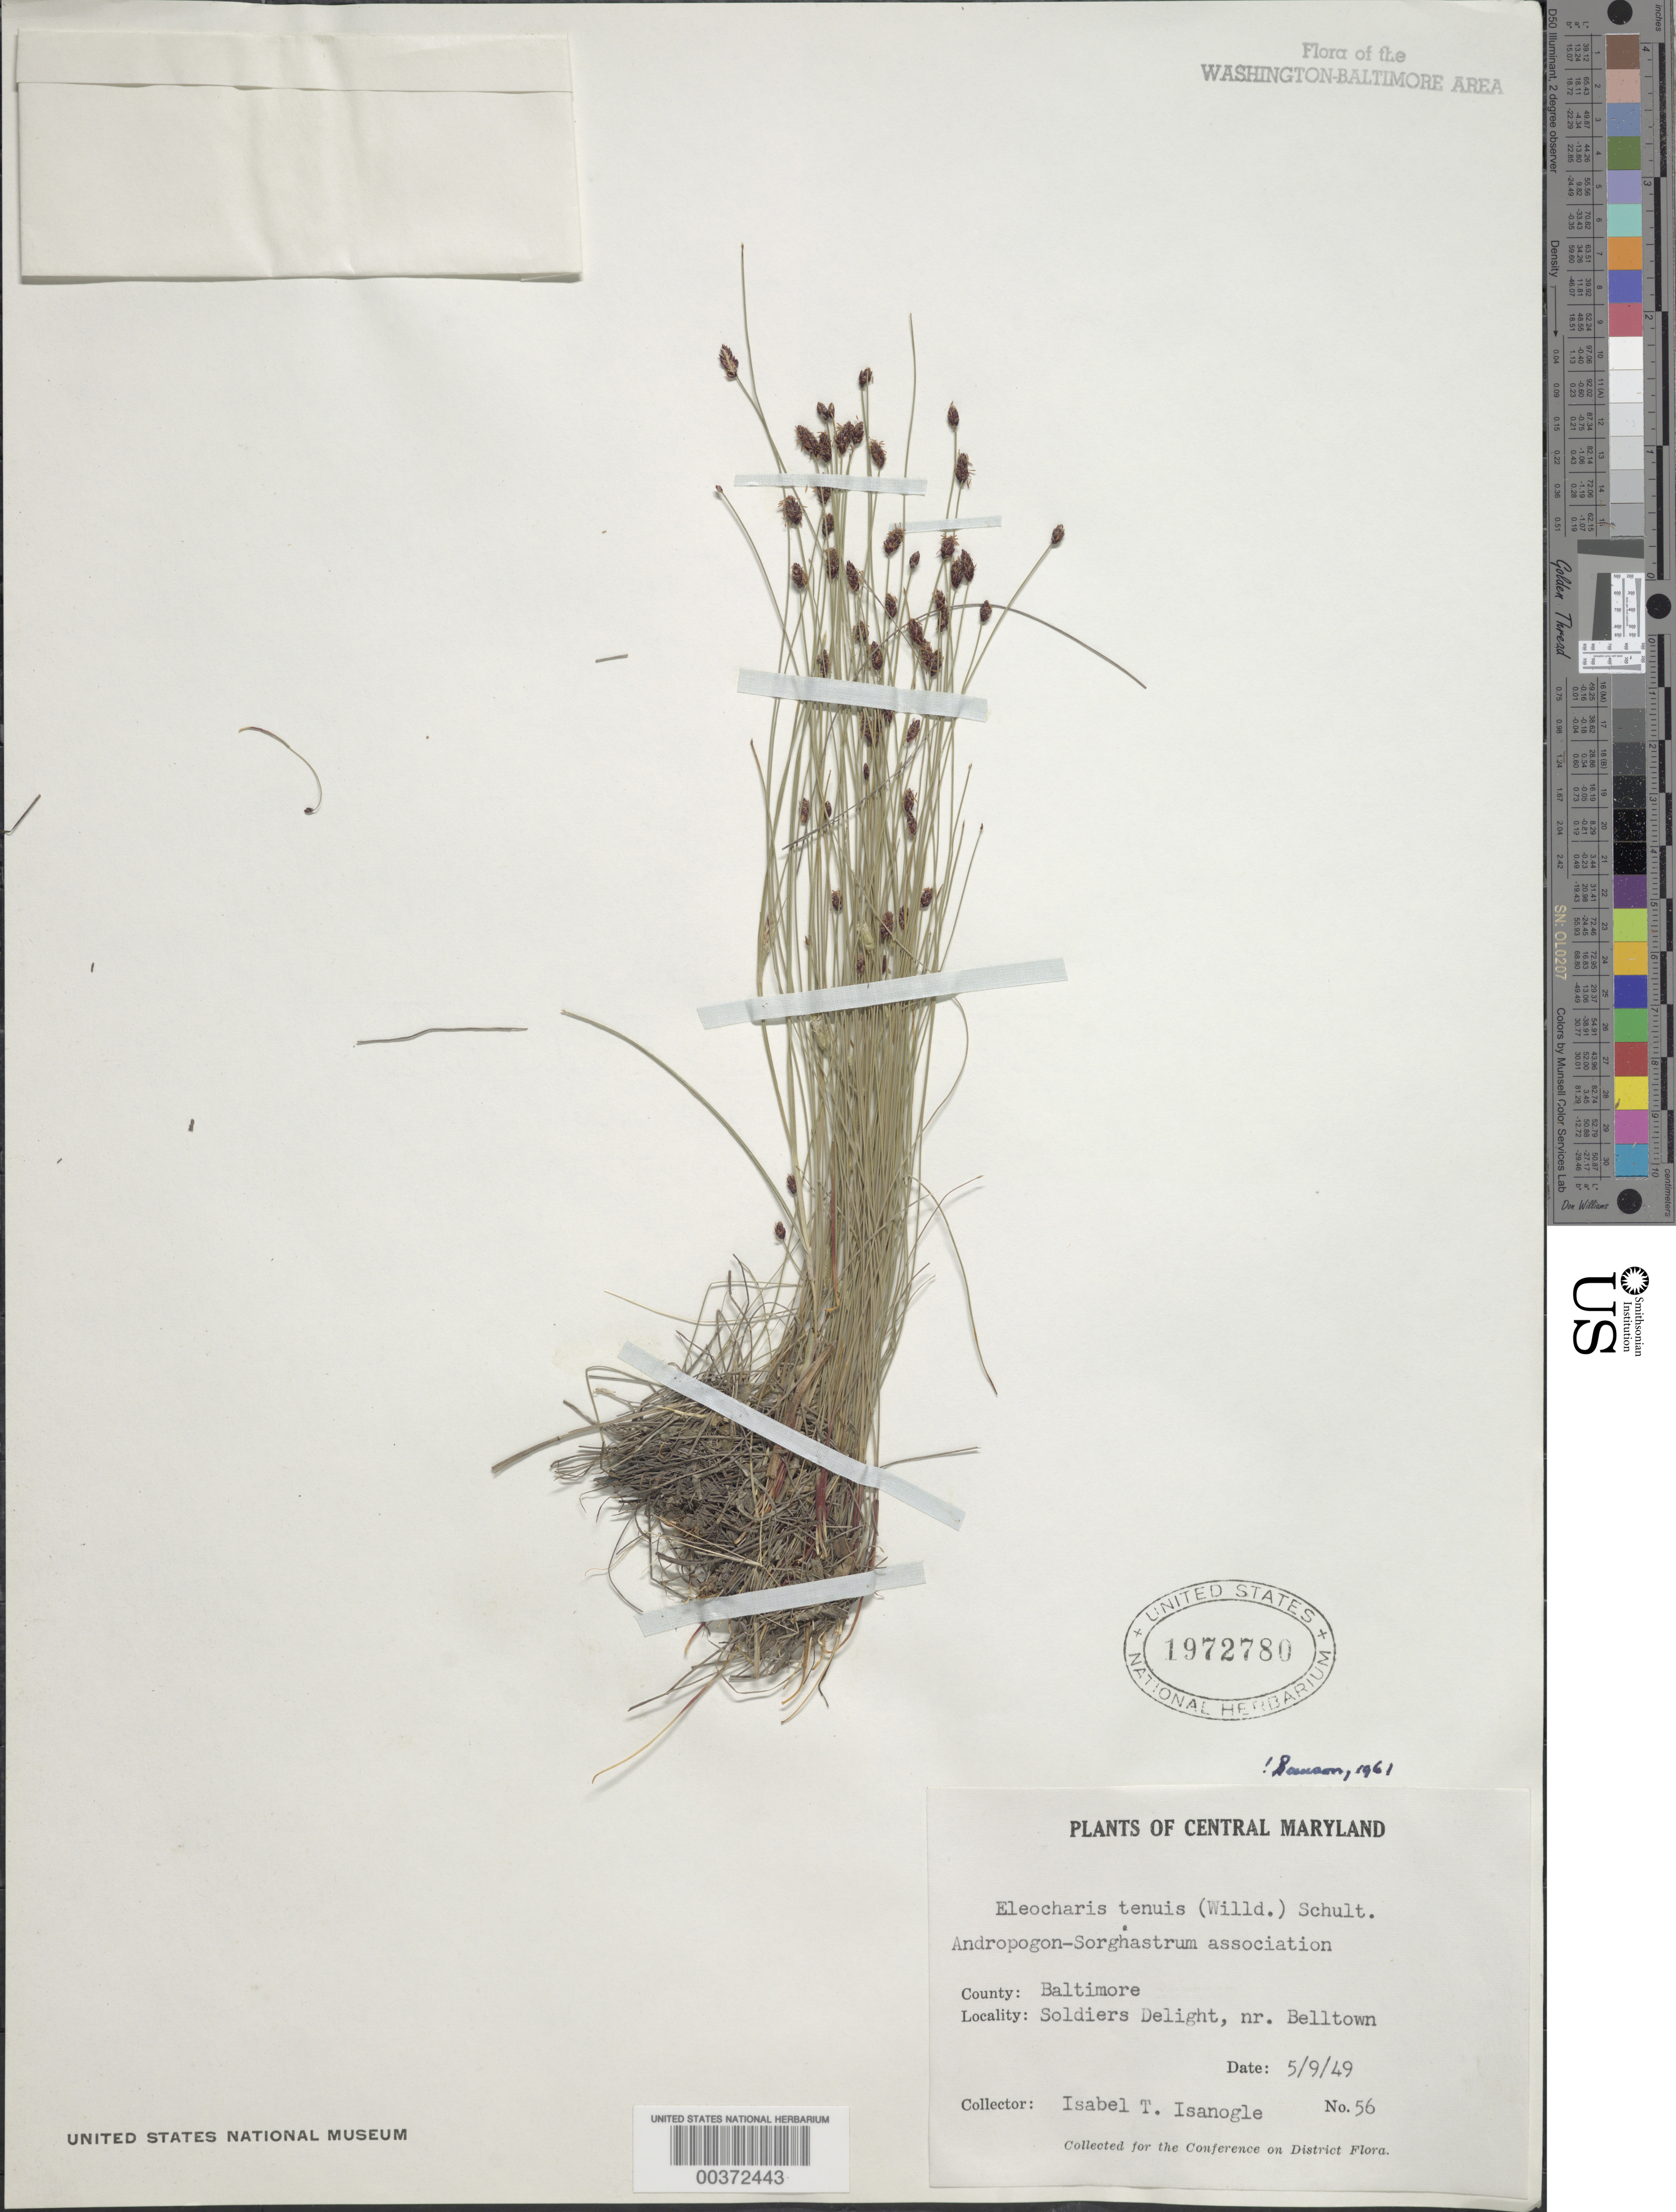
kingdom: Plantae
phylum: Tracheophyta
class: Liliopsida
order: Poales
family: Cyperaceae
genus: Eleocharis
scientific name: Eleocharis tenuis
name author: (Willd.) Schult.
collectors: I. Isanogle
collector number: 56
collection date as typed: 09 May 1949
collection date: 1949-05-09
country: United States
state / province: Maryland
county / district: Baltimore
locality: Soldiers Delight, near Belltown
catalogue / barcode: US 1972780